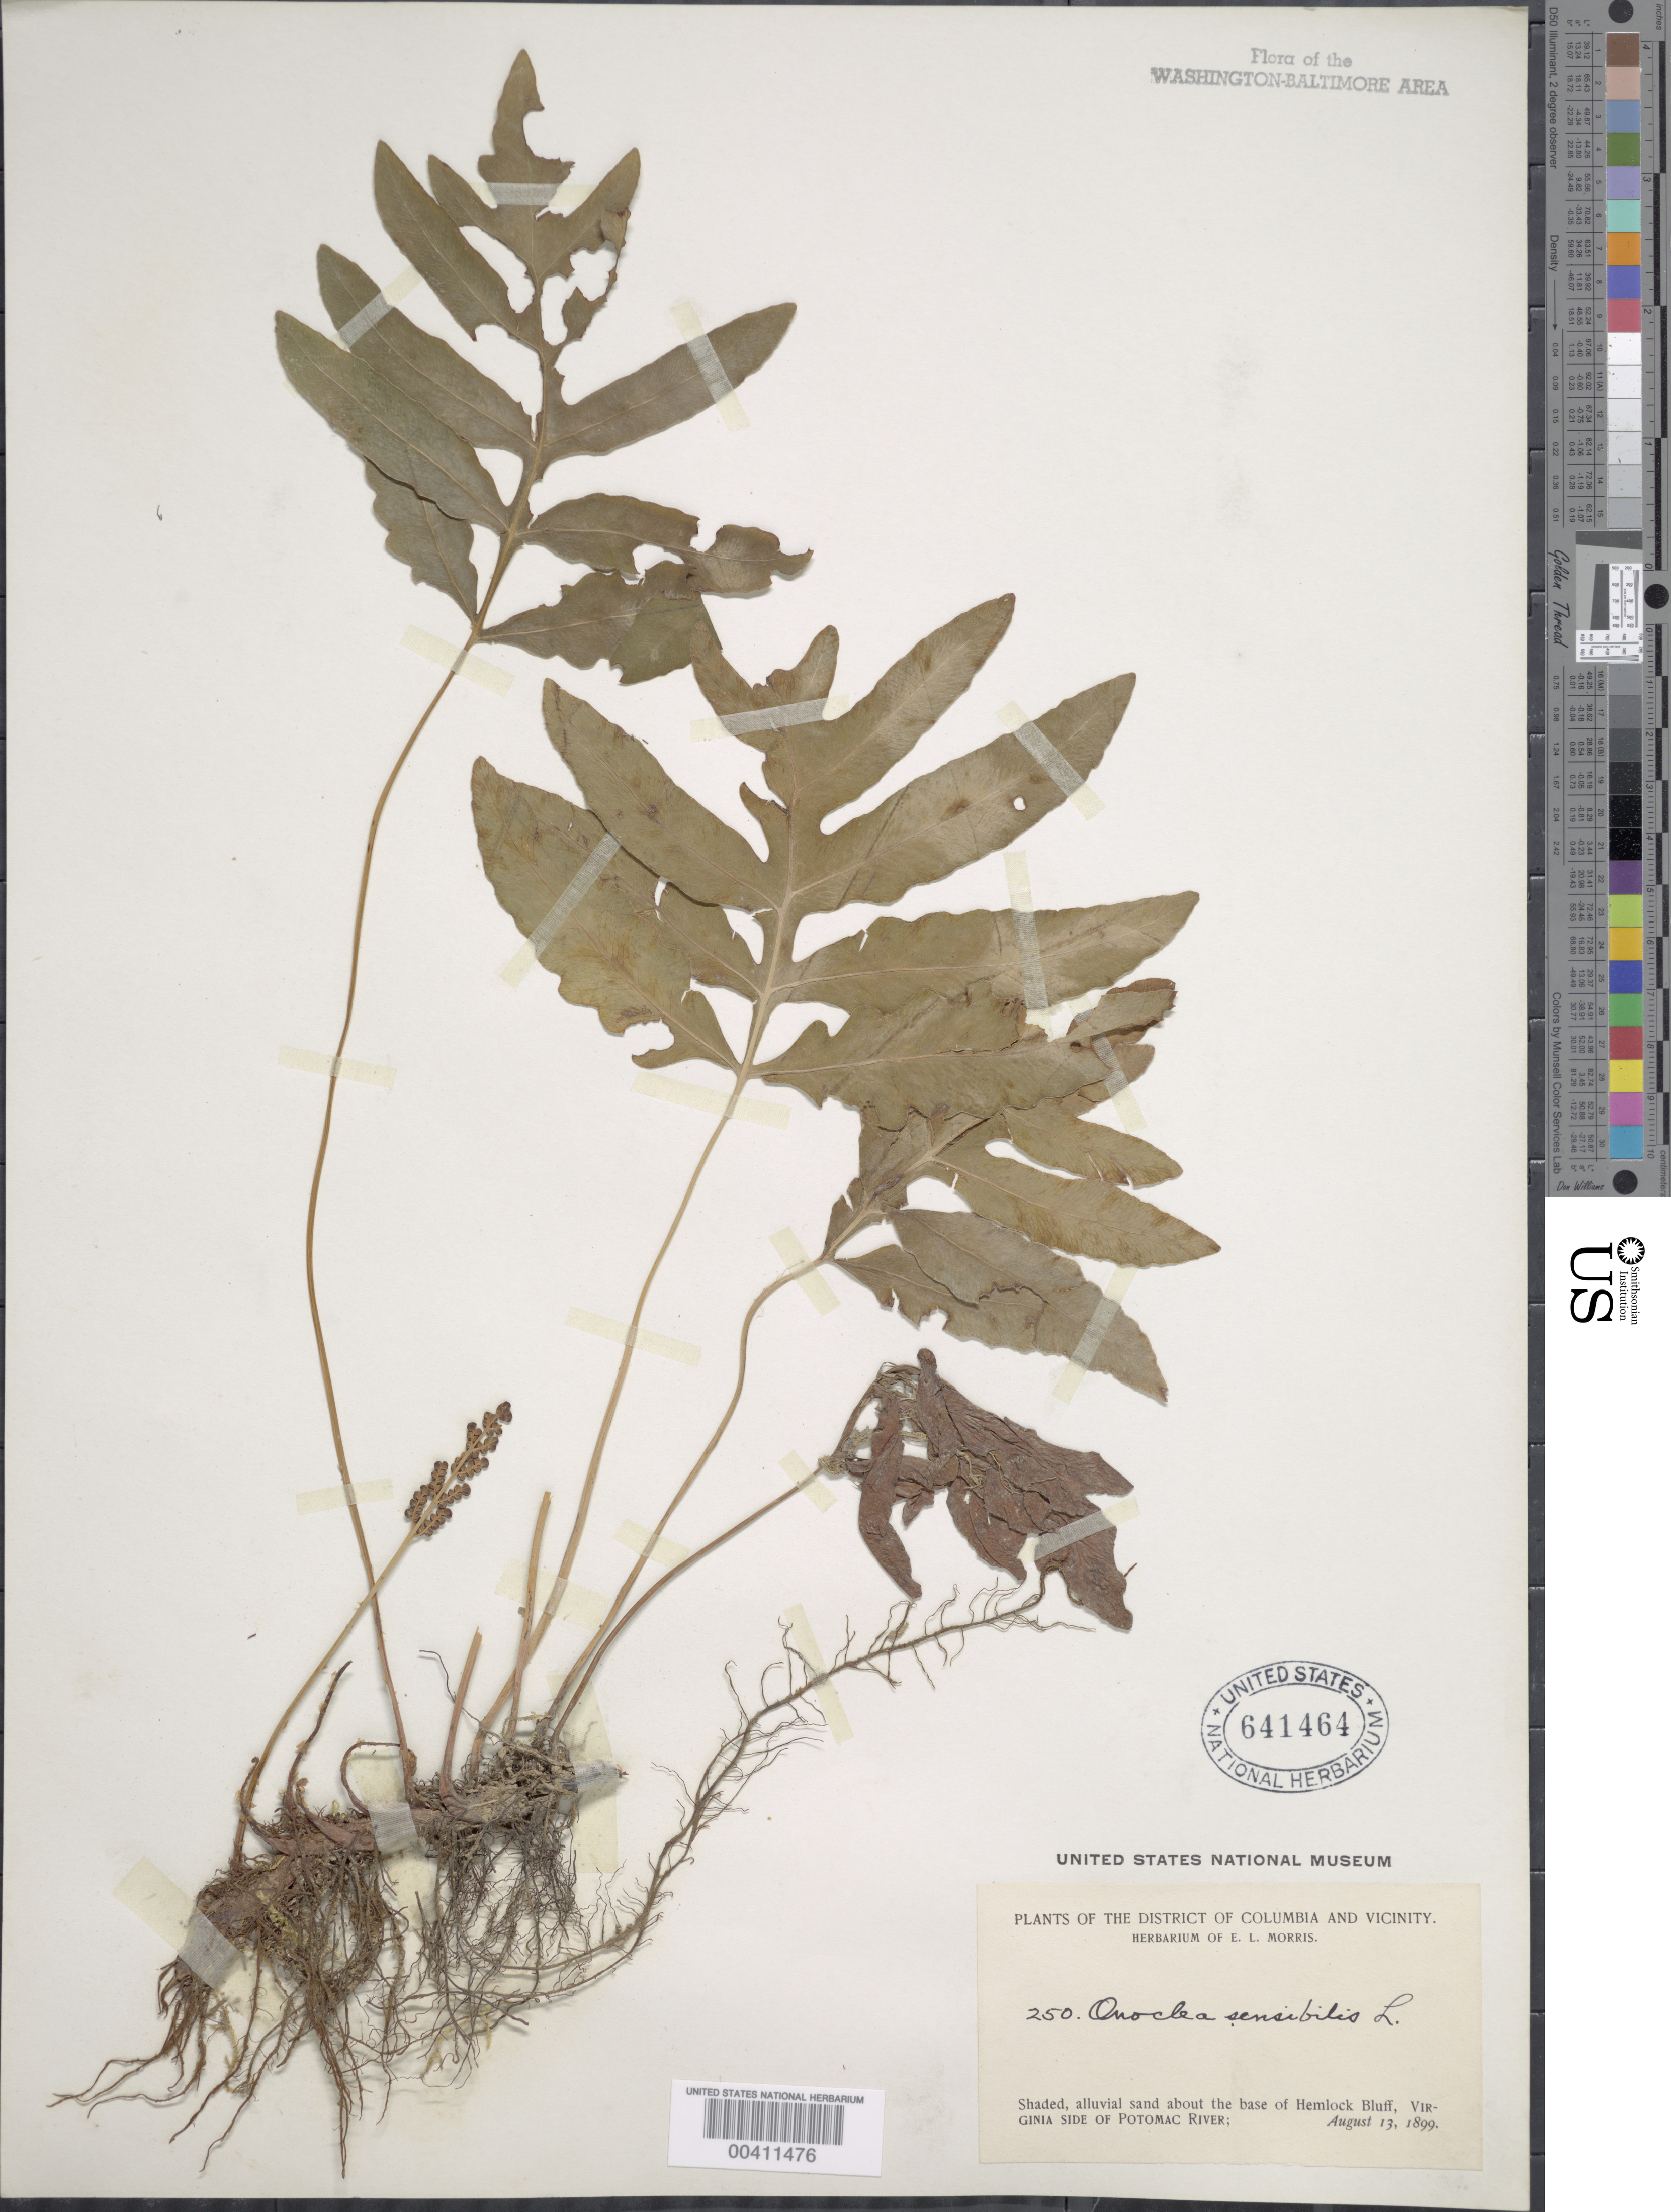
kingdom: Plantae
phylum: Tracheophyta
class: Polypodiopsida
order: Polypodiales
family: Onocleaceae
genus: Onoclea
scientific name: Onoclea sensibilis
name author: L.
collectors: E. L. Morris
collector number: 250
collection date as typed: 13 Aug 1899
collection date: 1899-08-13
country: United States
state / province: Virginia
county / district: Fairfax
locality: Hemlock Bluff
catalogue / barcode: US 641464